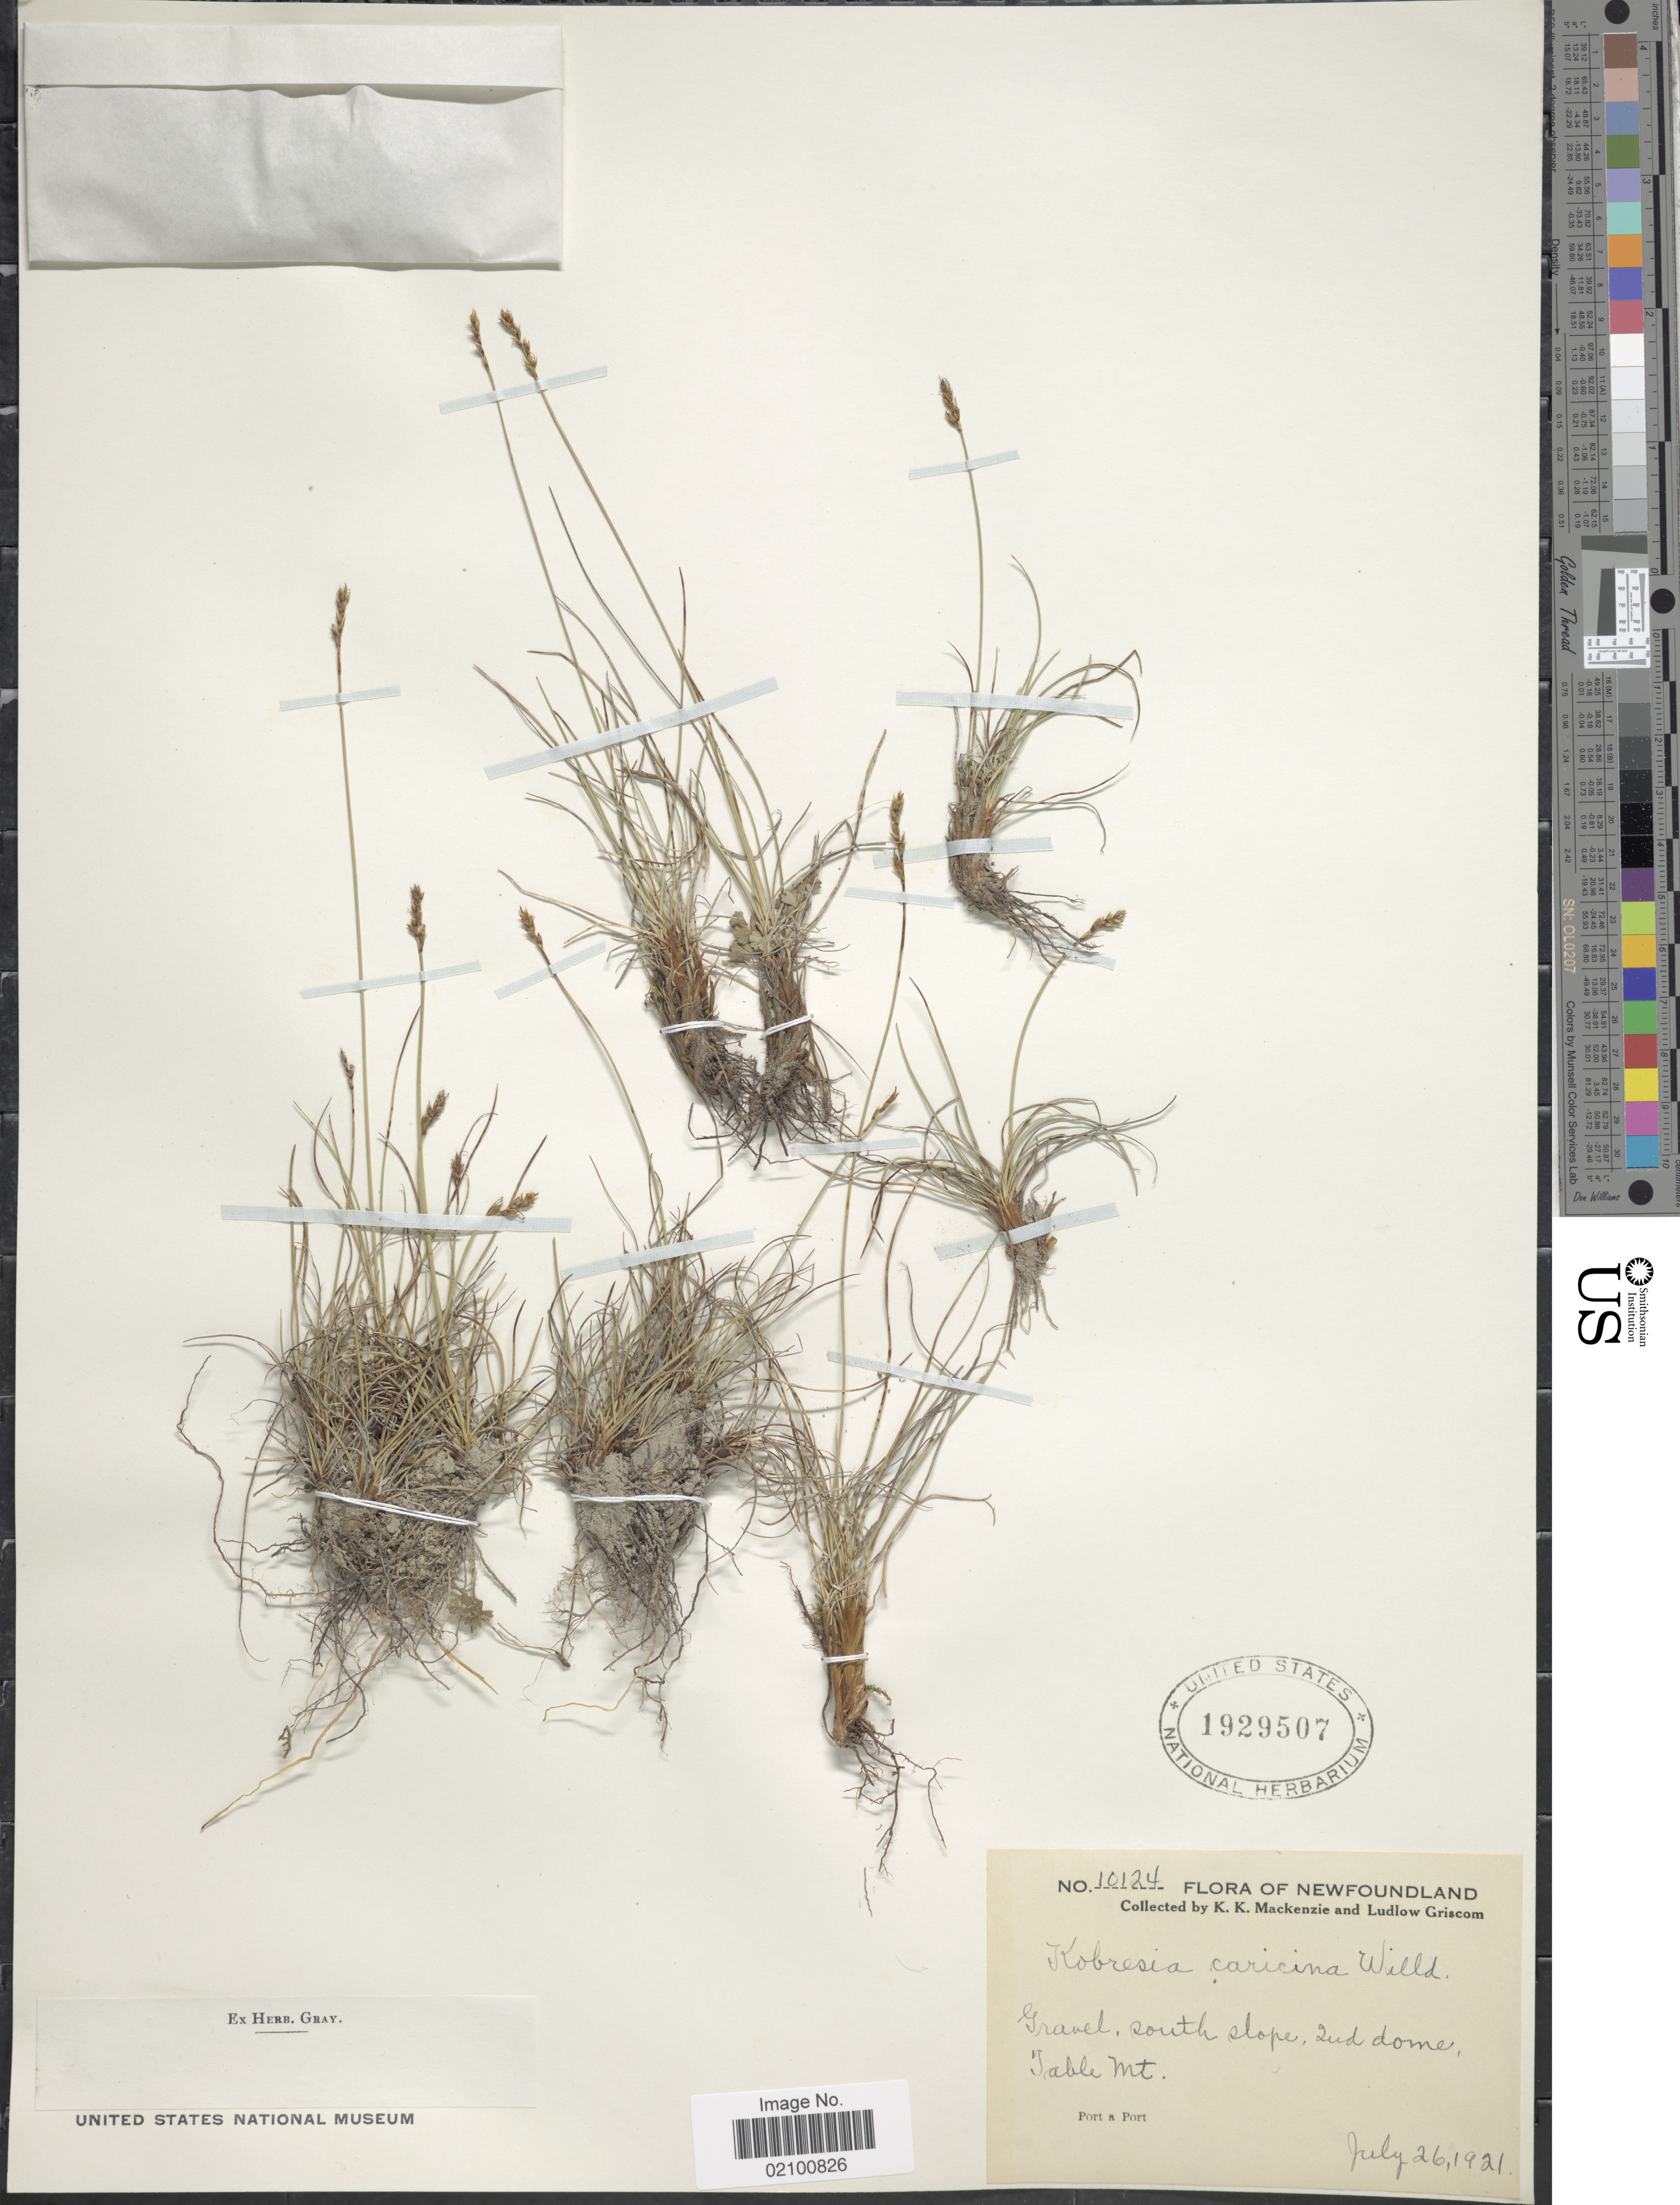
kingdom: Plantae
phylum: Tracheophyta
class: Liliopsida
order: Poales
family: Cyperaceae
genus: Carex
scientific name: Carex simpliciuscula subsp. simpliciuscula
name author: Wahlenb.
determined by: Strong, M. T., (US), Smithsonian Institution - National Museum of Natural History (UNITED STATES)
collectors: K. K. Mackenzie & L. Griscom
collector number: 10124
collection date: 1921-07-26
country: Canada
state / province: Newfoundland and Labrador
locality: South slope, Zud Dome, Table Mt, Port a Port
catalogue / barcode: US 1929507